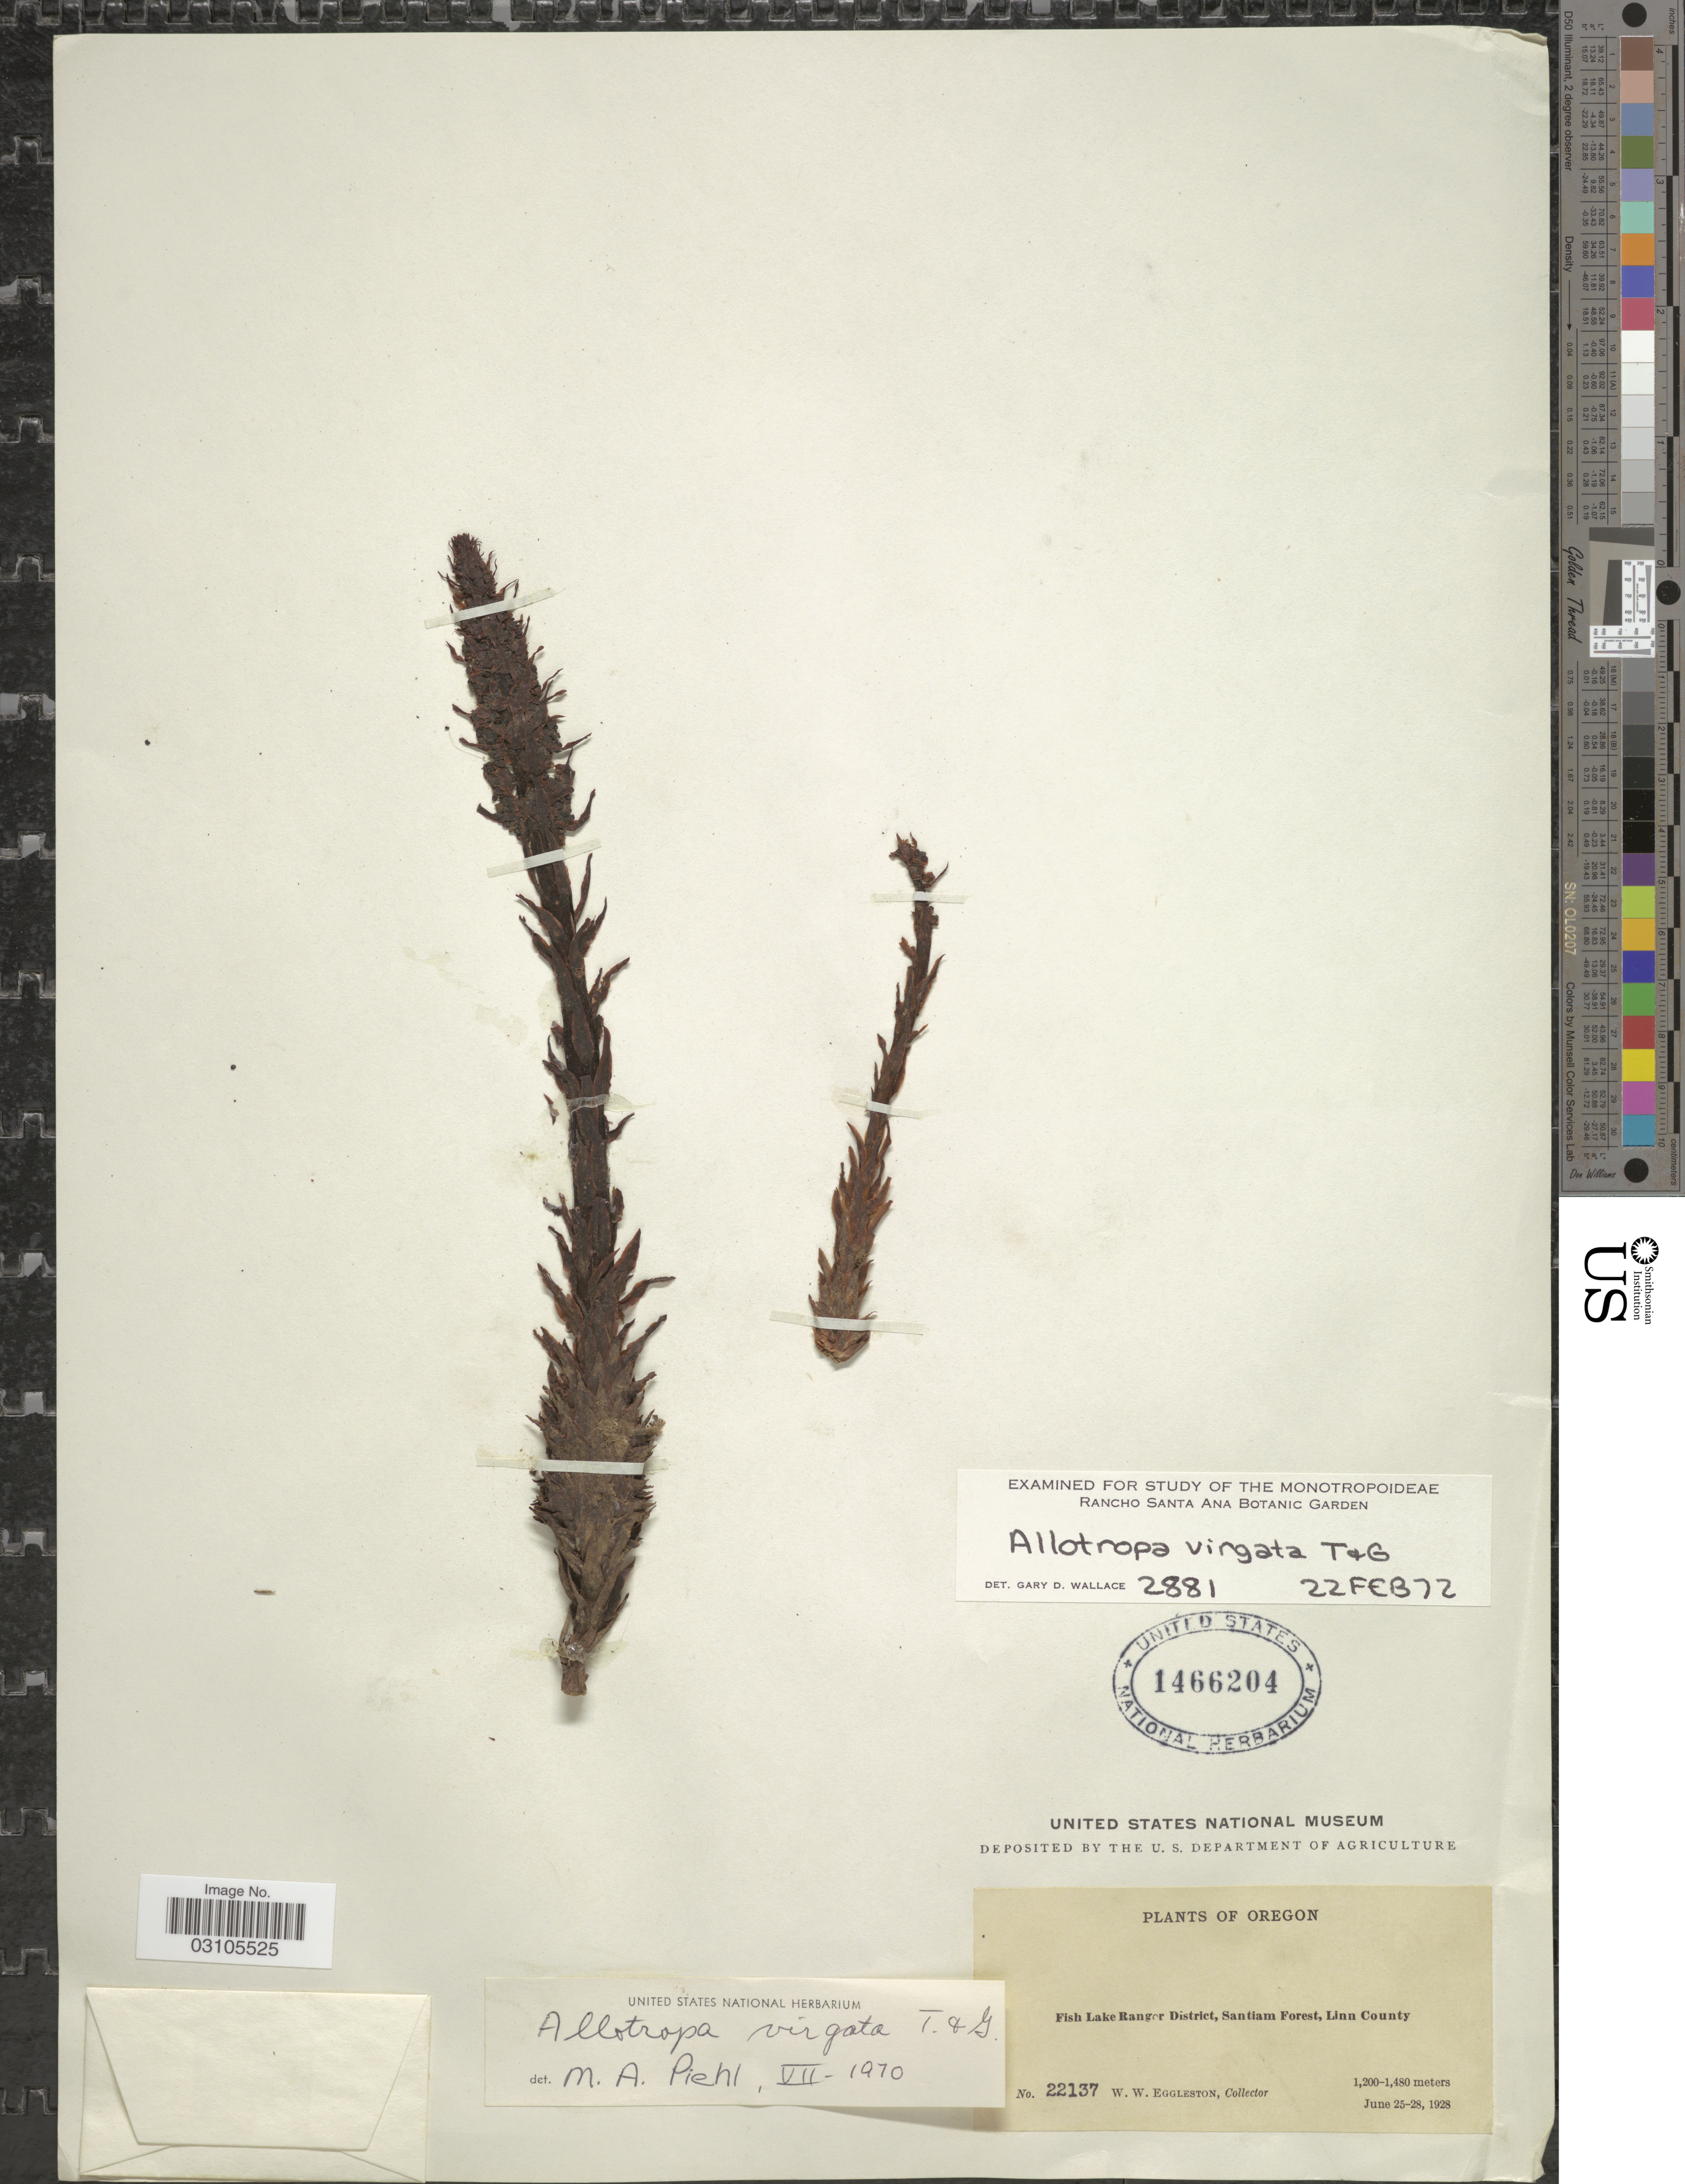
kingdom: Plantae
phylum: Tracheophyta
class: Magnoliopsida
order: Ericales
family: Ericaceae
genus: Allotropa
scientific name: Allotropa virgata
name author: Torr. & A. Gray ex A. Gray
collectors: W. W. Eggleston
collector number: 22137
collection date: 1928-06-25/1928-06-28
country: United States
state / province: Oregon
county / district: Linn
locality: Fish Lake Ranger District, Santiam Forest, Linn County.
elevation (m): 1200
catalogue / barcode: US 1466204